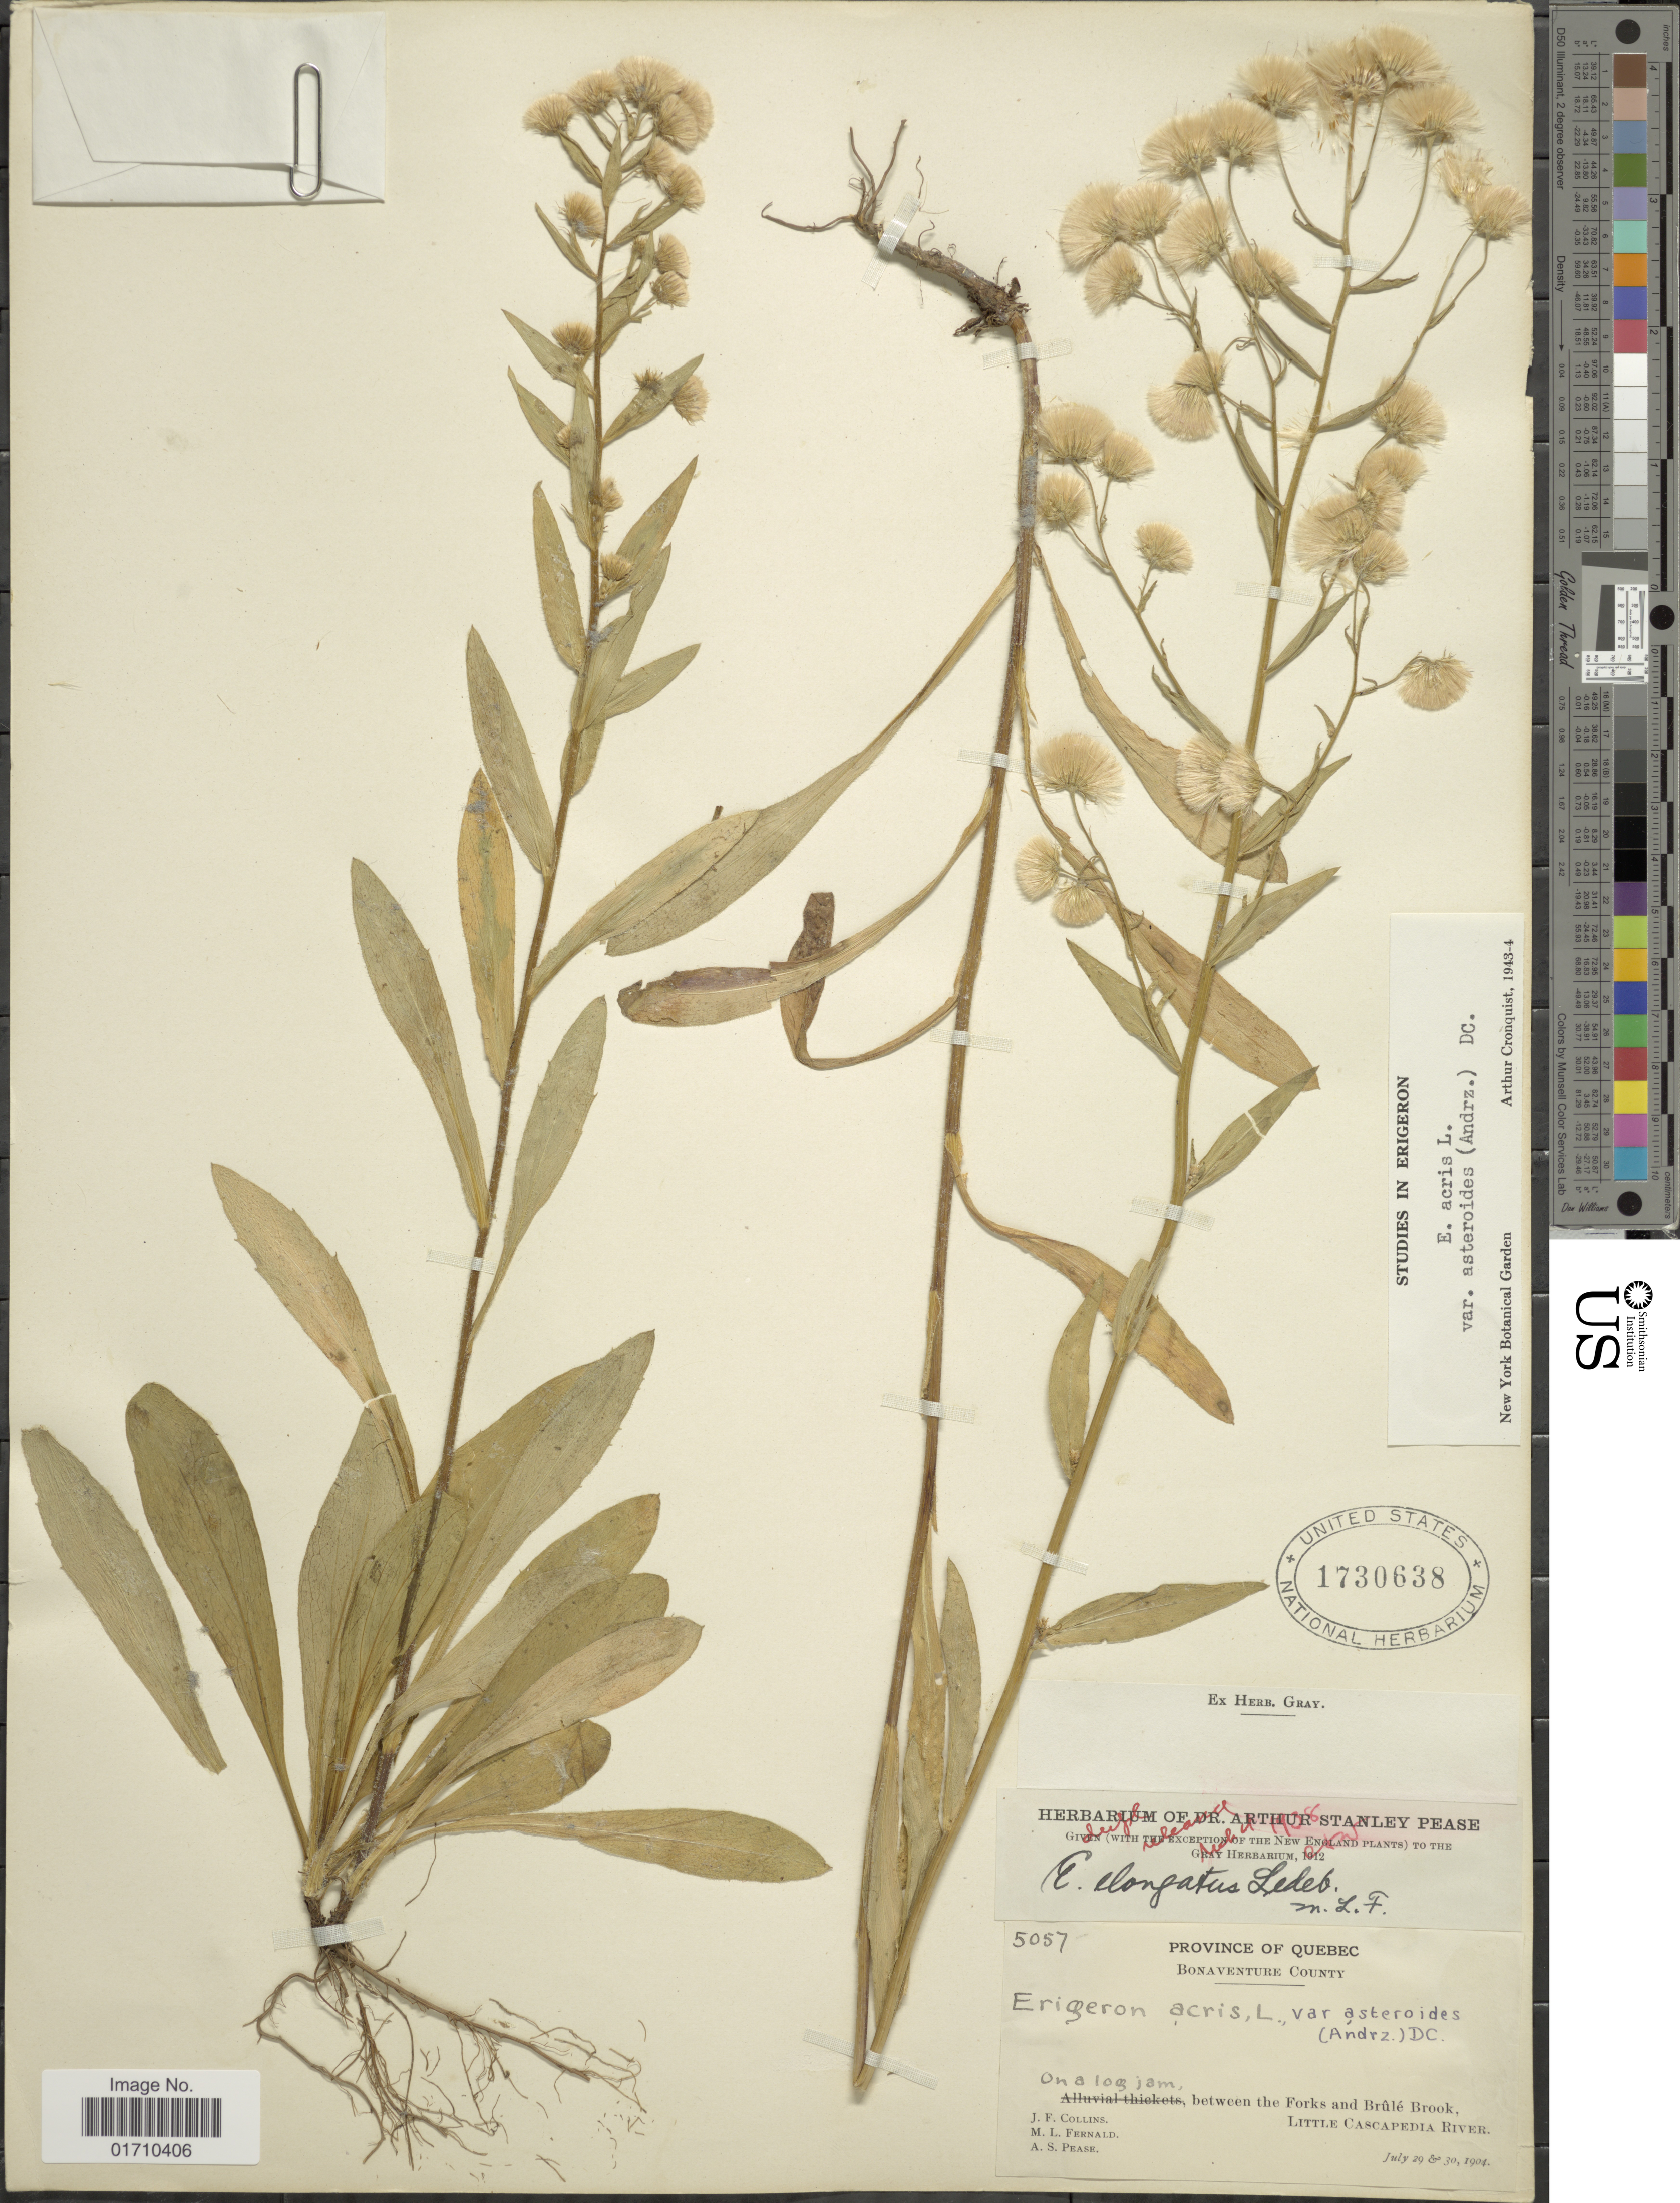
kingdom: Plantae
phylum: Tracheophyta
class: Magnoliopsida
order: Asterales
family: Asteraceae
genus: Erigeron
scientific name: Erigeron acris var. asteroides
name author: (Andrz.) DC.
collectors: J. Collins, M. L. Fernald & A. S. Pease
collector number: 5057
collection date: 1904-07-29/1904-07-30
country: Canada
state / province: Quebec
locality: Bonaventure County, On log jam, between the Forks and Brûlé Brook, Little Cascapedia River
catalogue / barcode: US 1730638